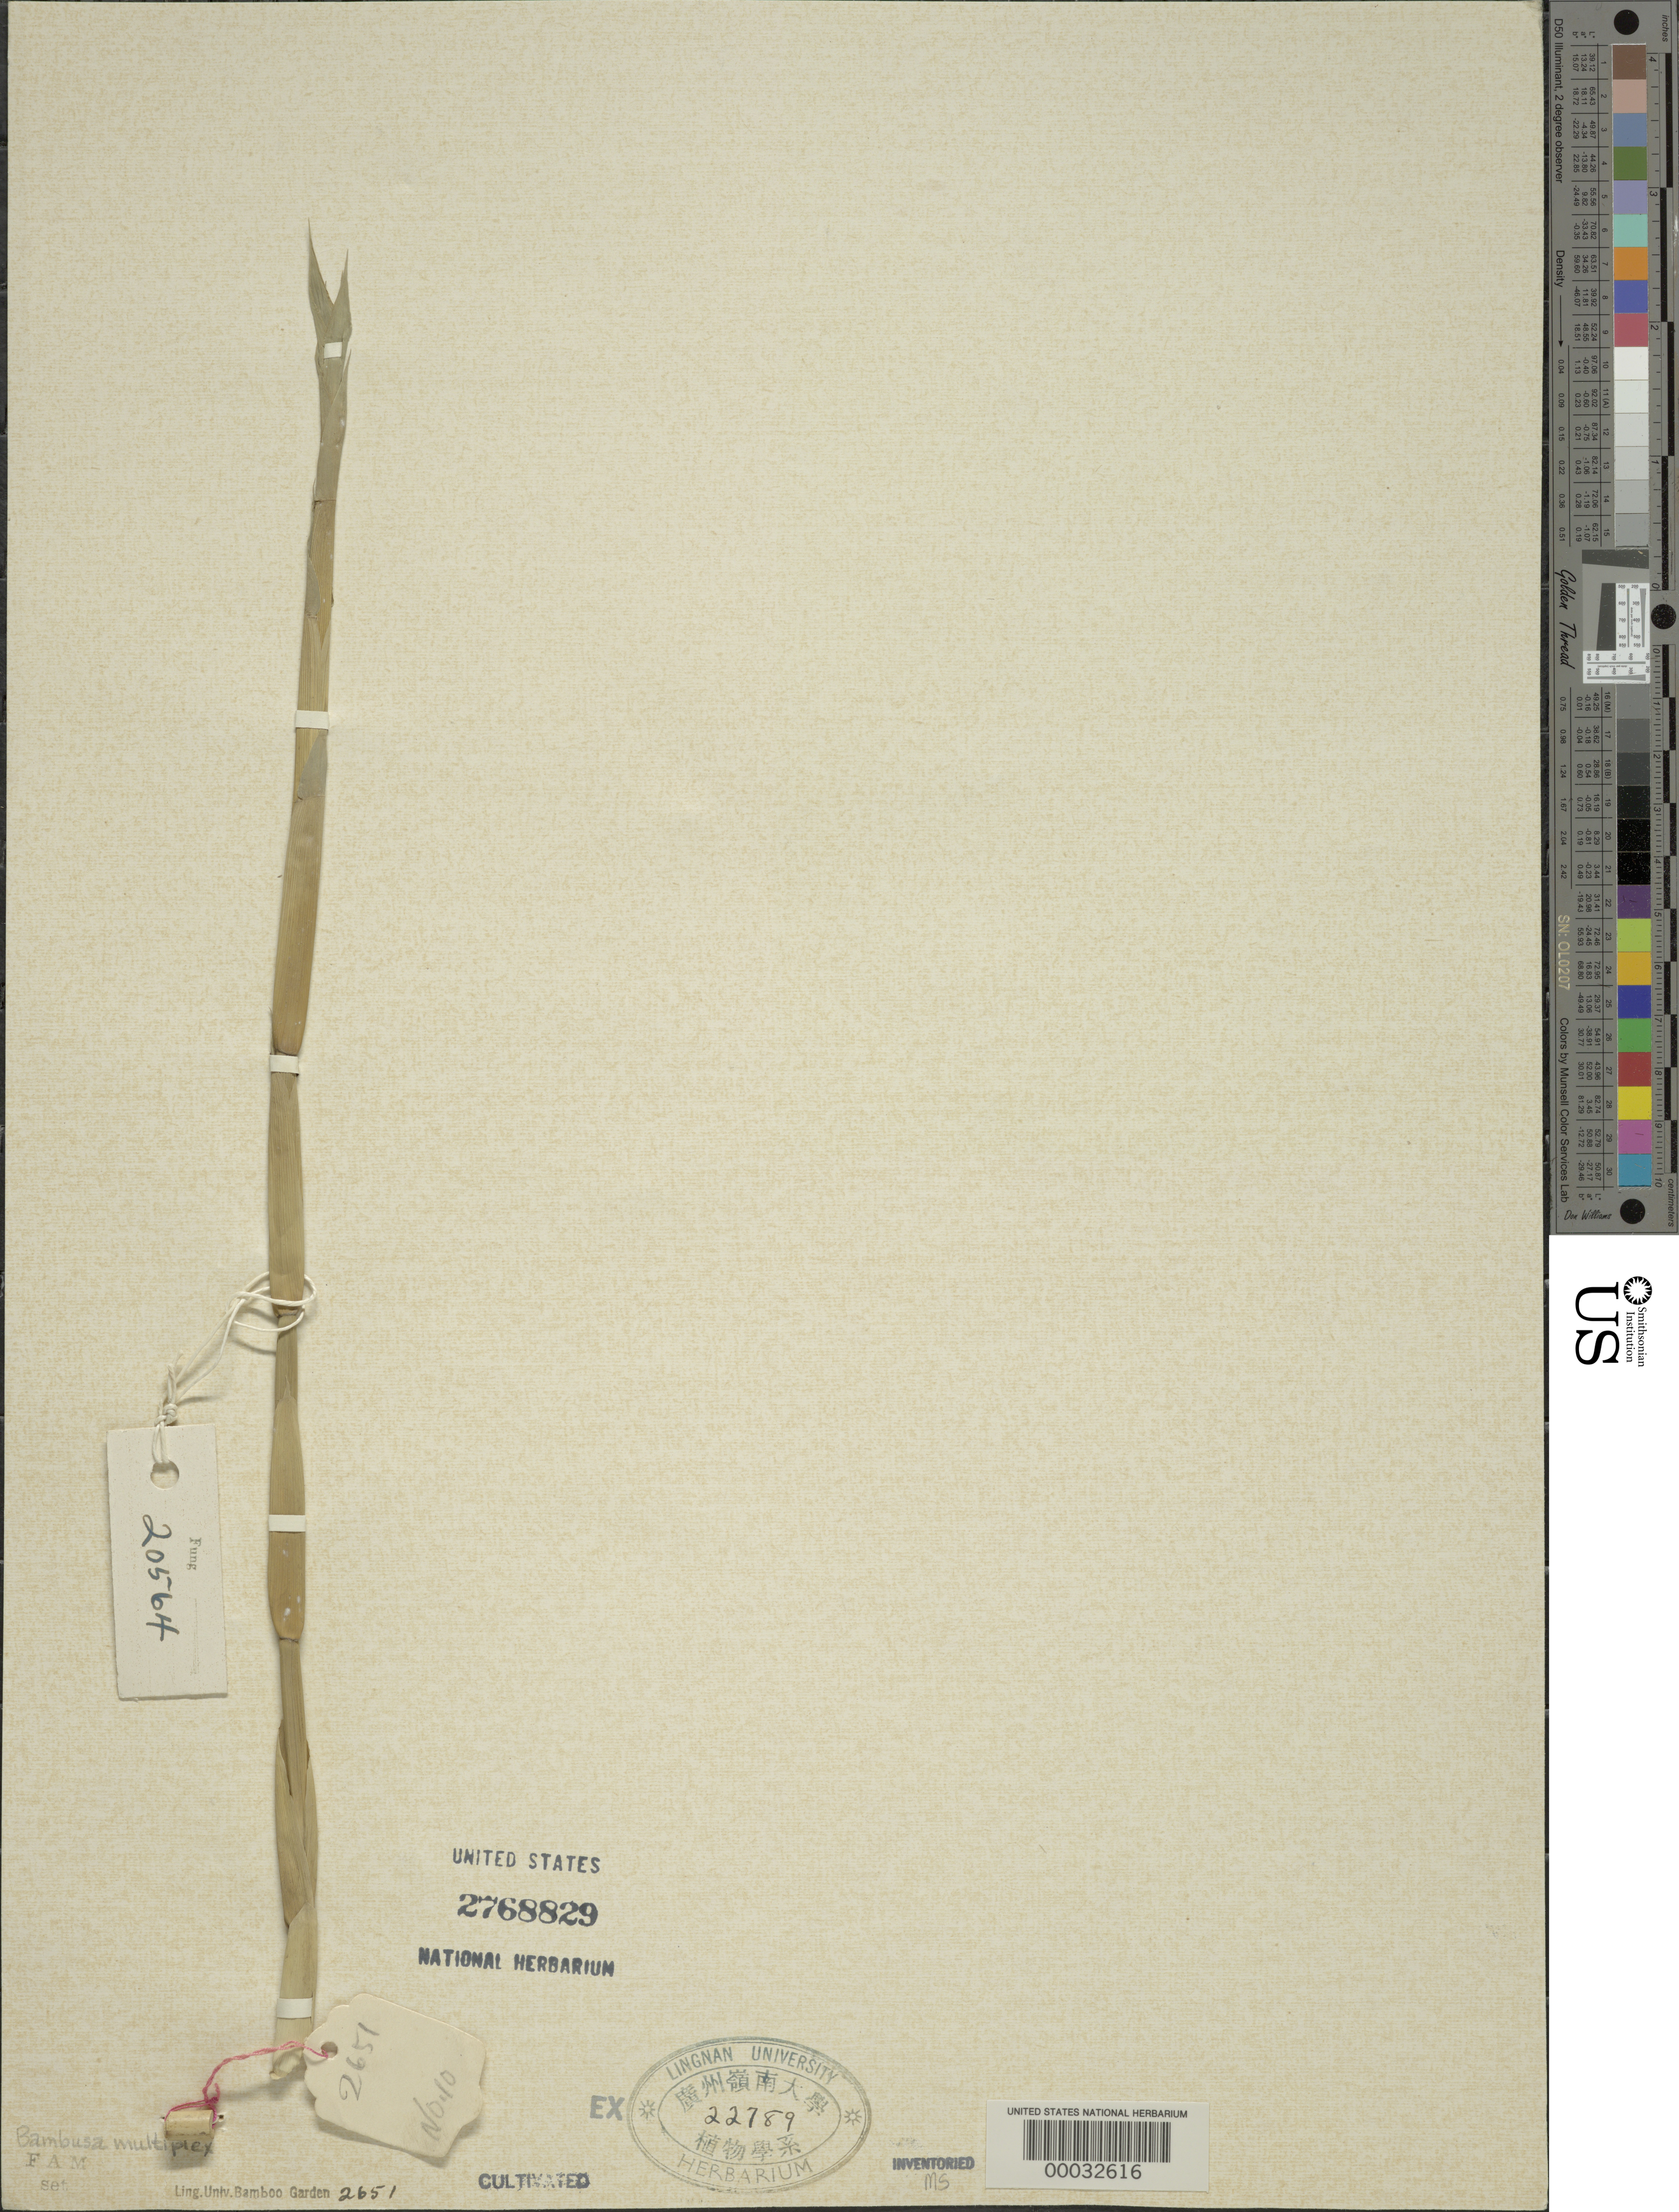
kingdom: Plantae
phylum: Tracheophyta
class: Liliopsida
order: Poales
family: Poaceae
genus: Bambusa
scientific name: Bambusa multiplex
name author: (Lour.) Raeusch. ex Schult. & Schult. f.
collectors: H. L. Fung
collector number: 20564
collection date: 1932-04-01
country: China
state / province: Guangdong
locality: Grown in Lingnan University Bamboo Garden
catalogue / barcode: US 2768829